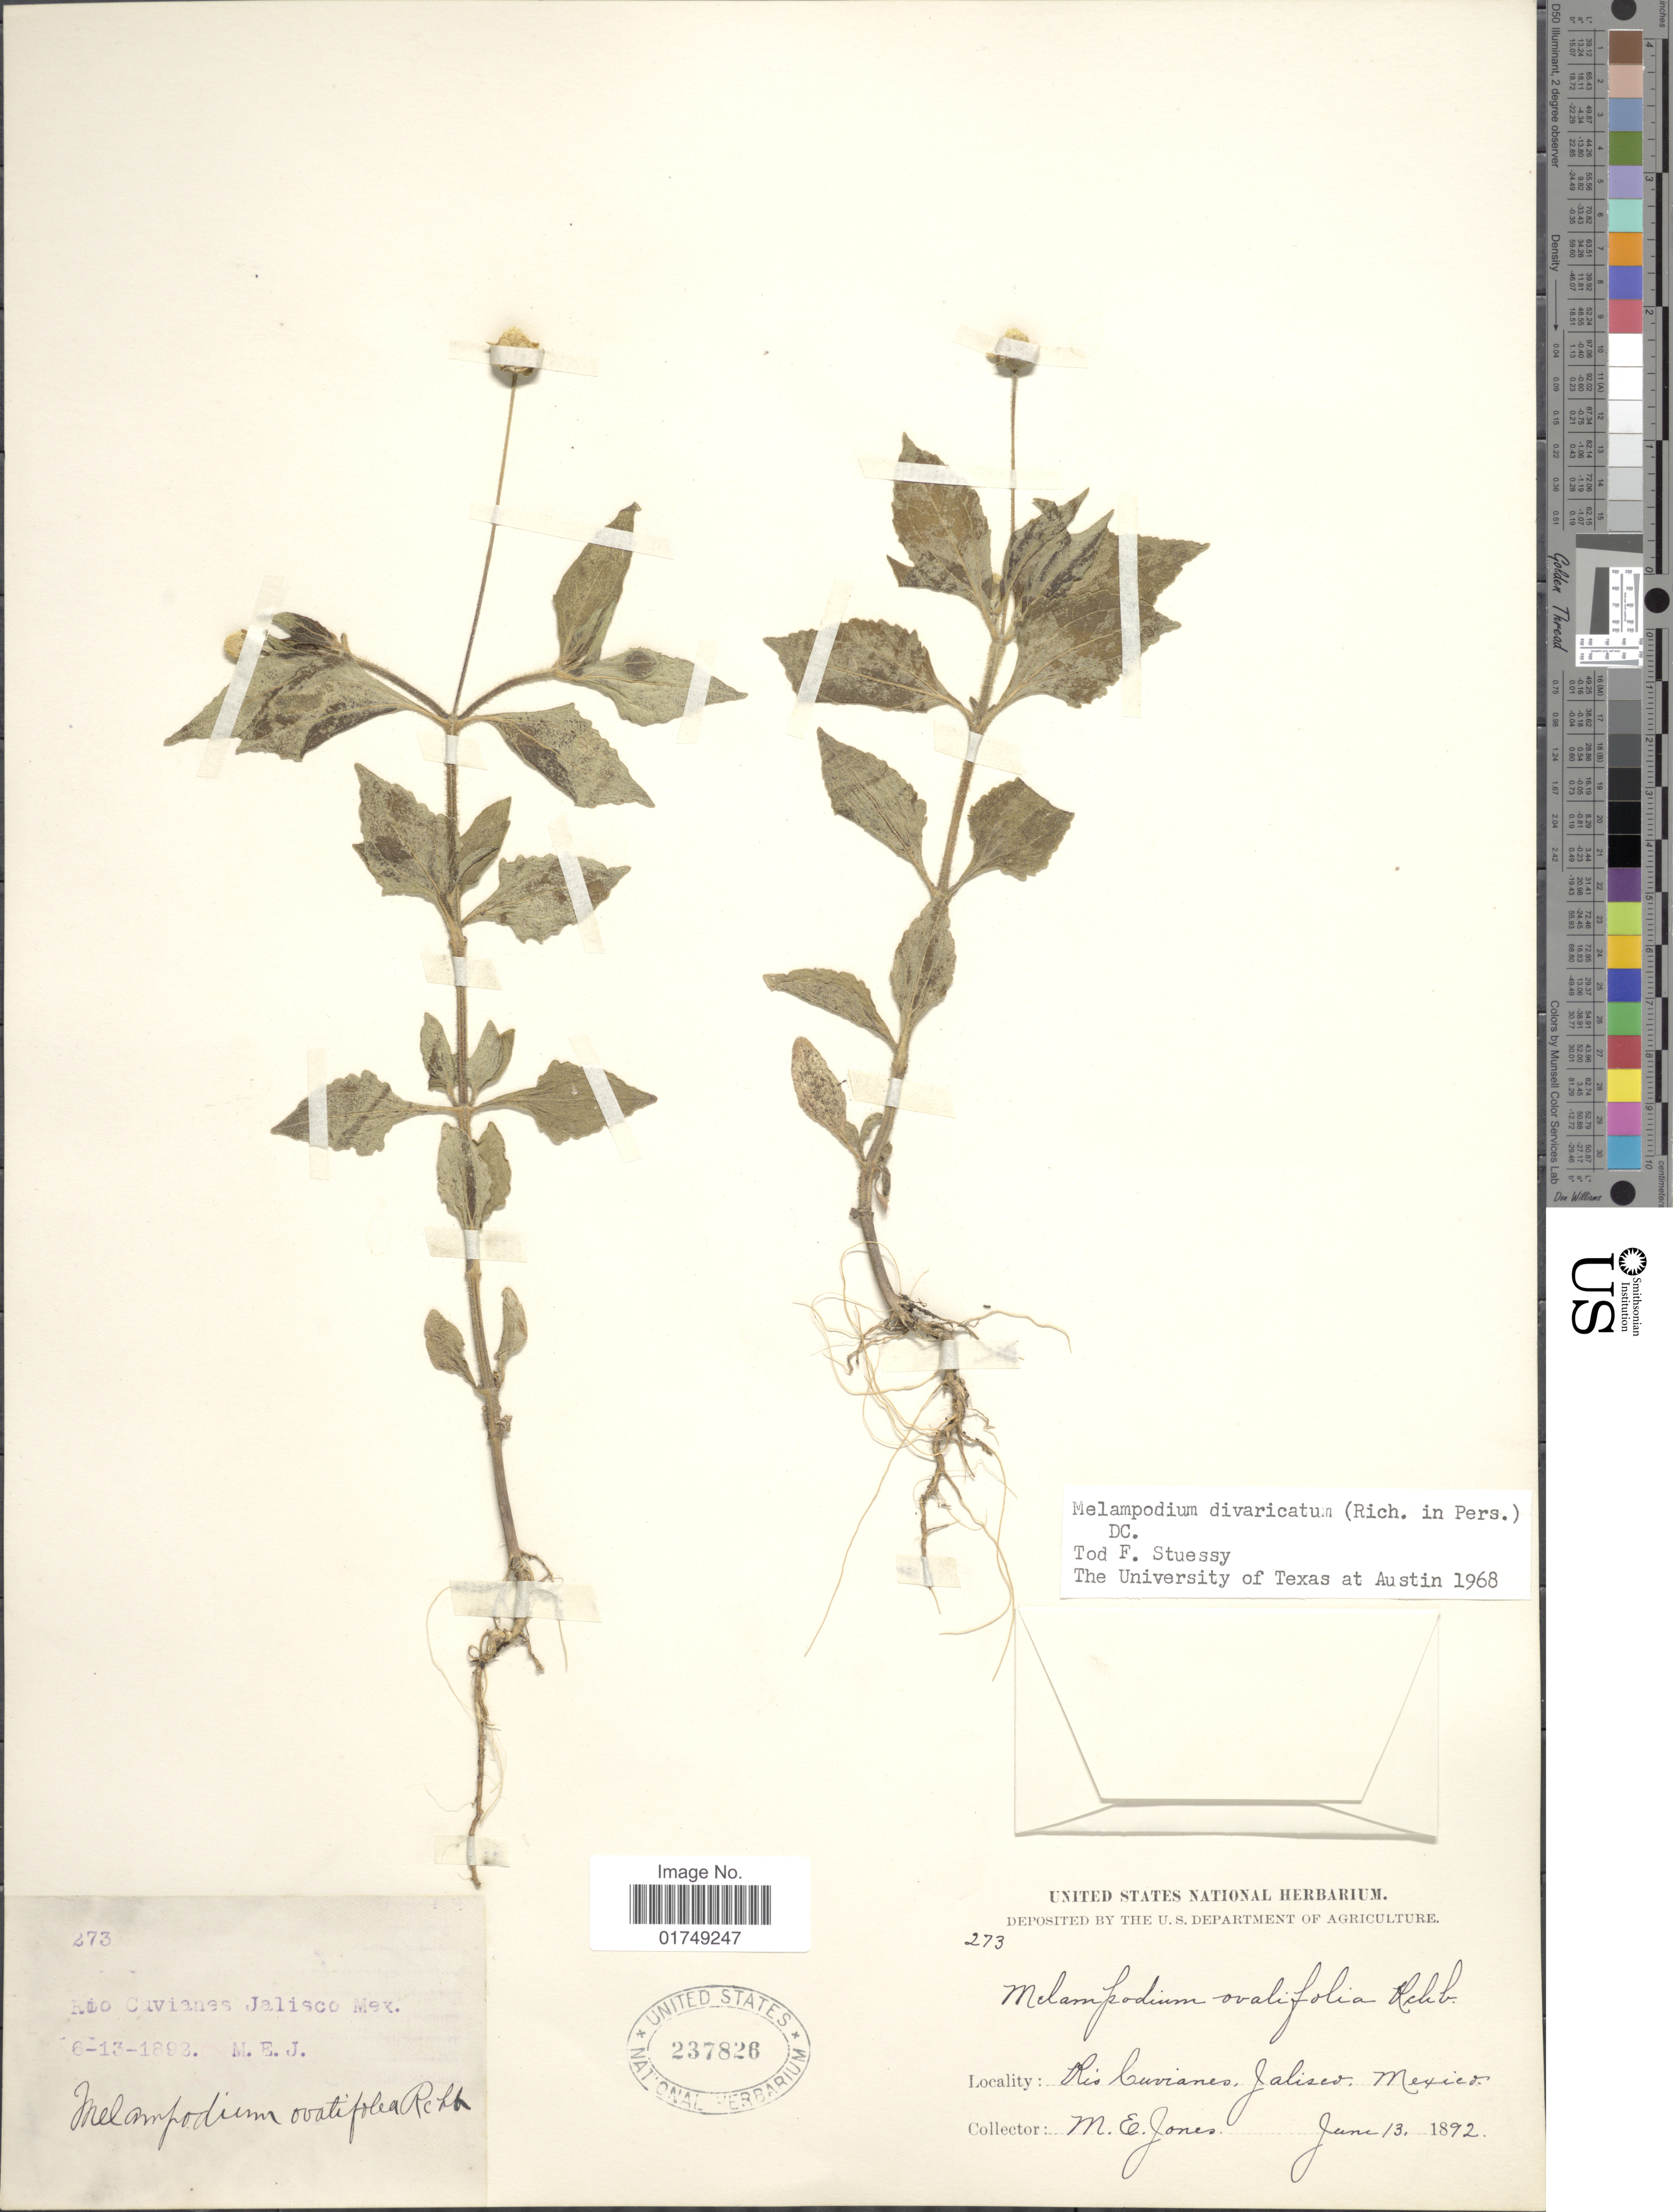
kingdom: Plantae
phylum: Tracheophyta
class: Magnoliopsida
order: Asterales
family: Asteraceae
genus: Melampodium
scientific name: Melampodium divaricatum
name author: (Rich.) DC.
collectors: M. E. Jones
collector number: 273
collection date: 1892-06-13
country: Mexico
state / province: Jalisco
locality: Rio Cavianes, Mex.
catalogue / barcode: US 237826